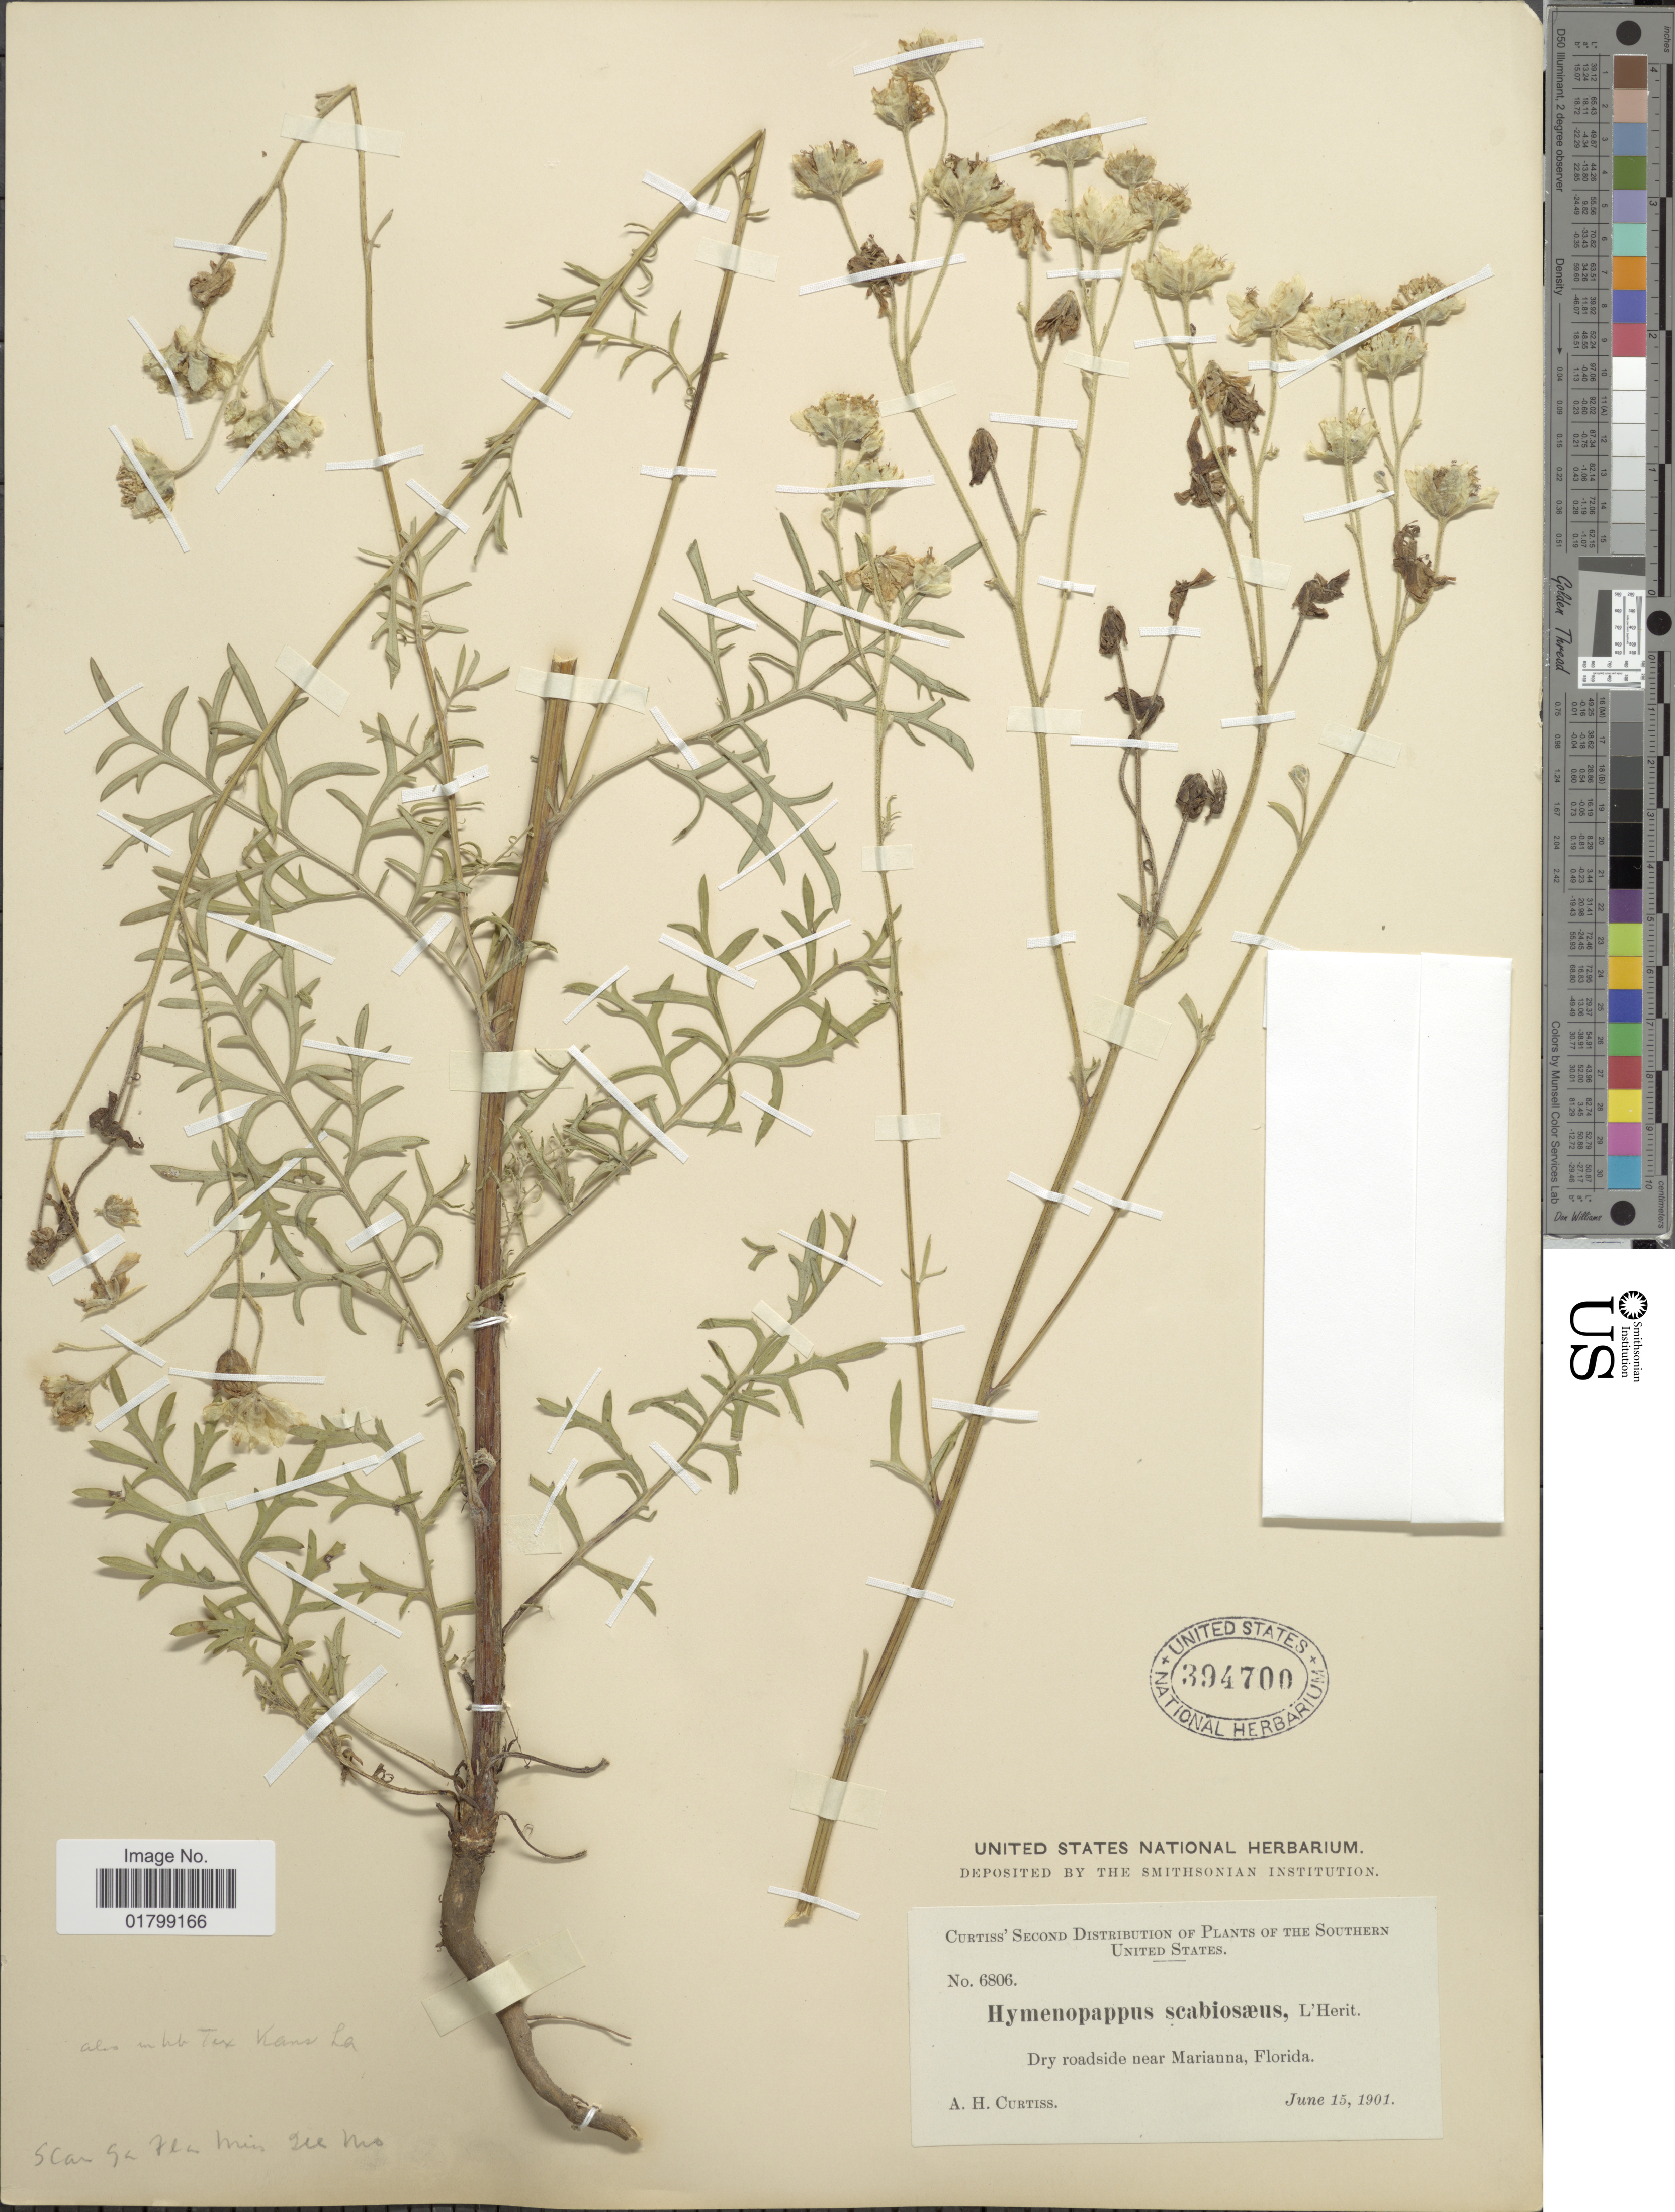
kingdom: Plantae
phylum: Tracheophyta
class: Magnoliopsida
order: Asterales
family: Asteraceae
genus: Hymenopappus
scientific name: Hymenopappus scabiosaeus var. scabiosaeus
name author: L'Hér.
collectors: A. H. Curtiss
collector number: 6806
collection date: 1901-06-15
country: United States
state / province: Florida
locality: Dry roadside near Marianna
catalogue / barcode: US 394700